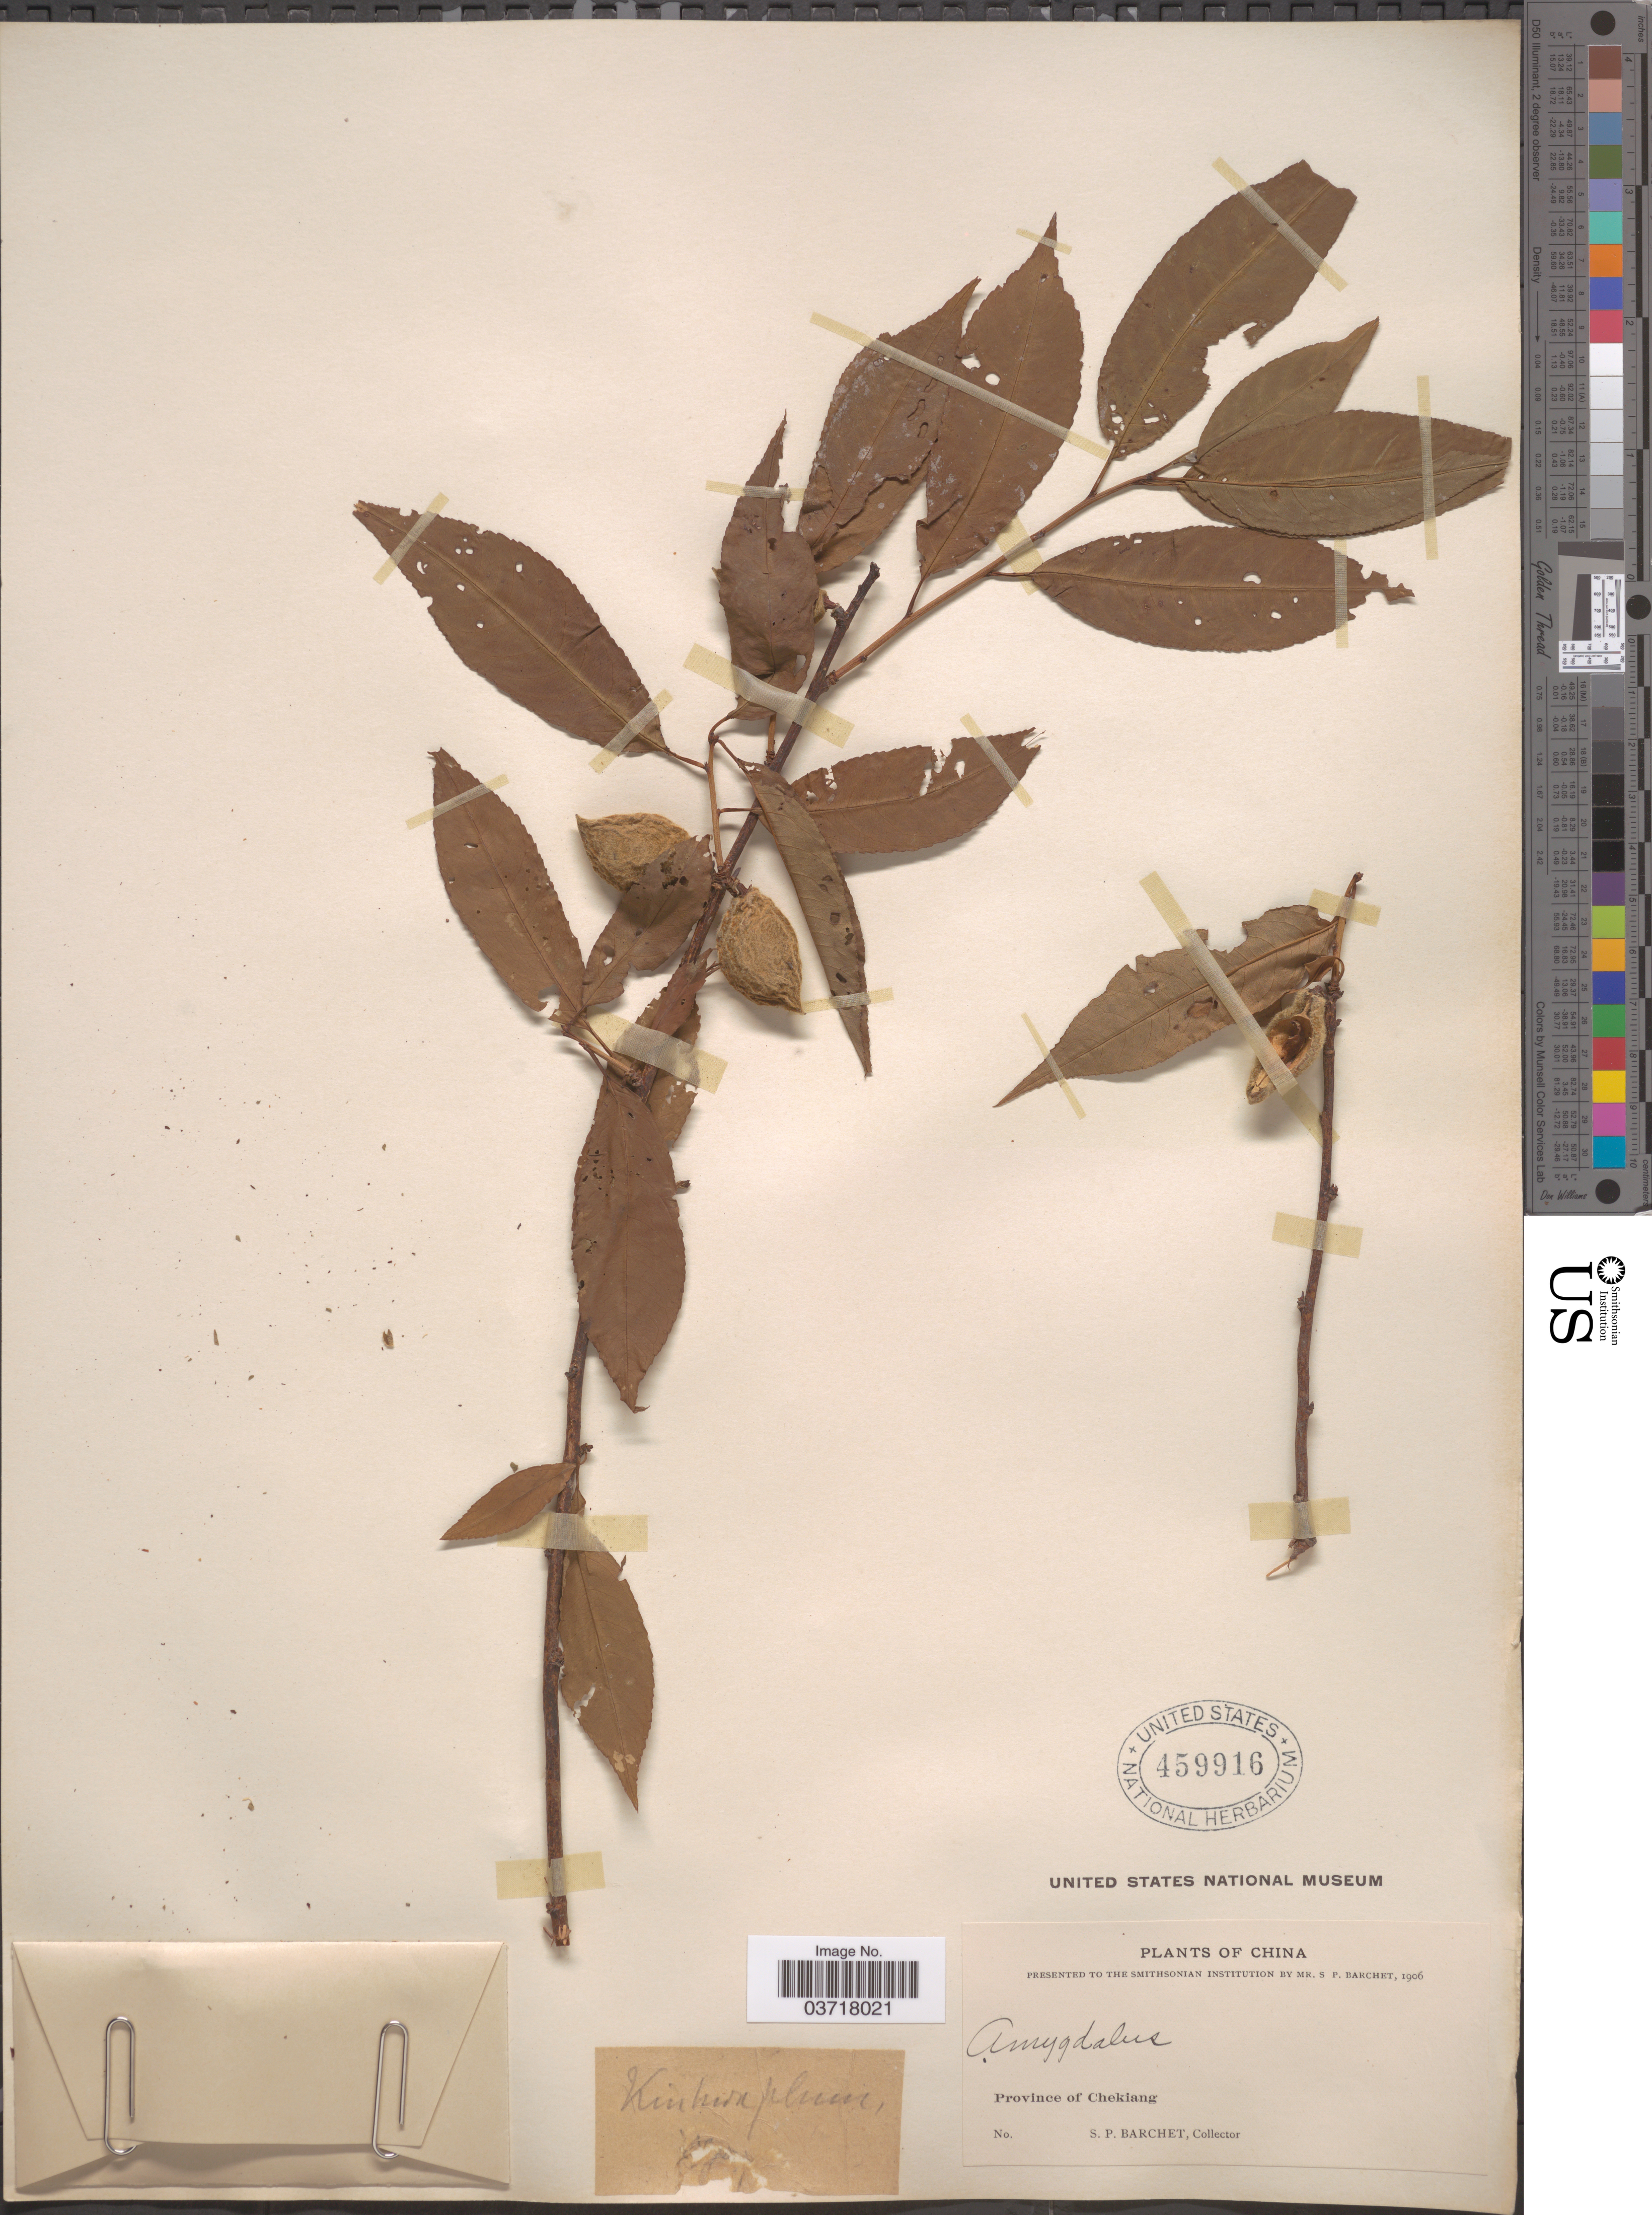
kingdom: Plantae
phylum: Tracheophyta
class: Magnoliopsida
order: Rosales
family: Rosaceae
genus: Prunus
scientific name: Prunus persica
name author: (L.) Batsch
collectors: S. P. Barchet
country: China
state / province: Zhejiang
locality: Province of Chekiang.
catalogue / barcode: US 459916